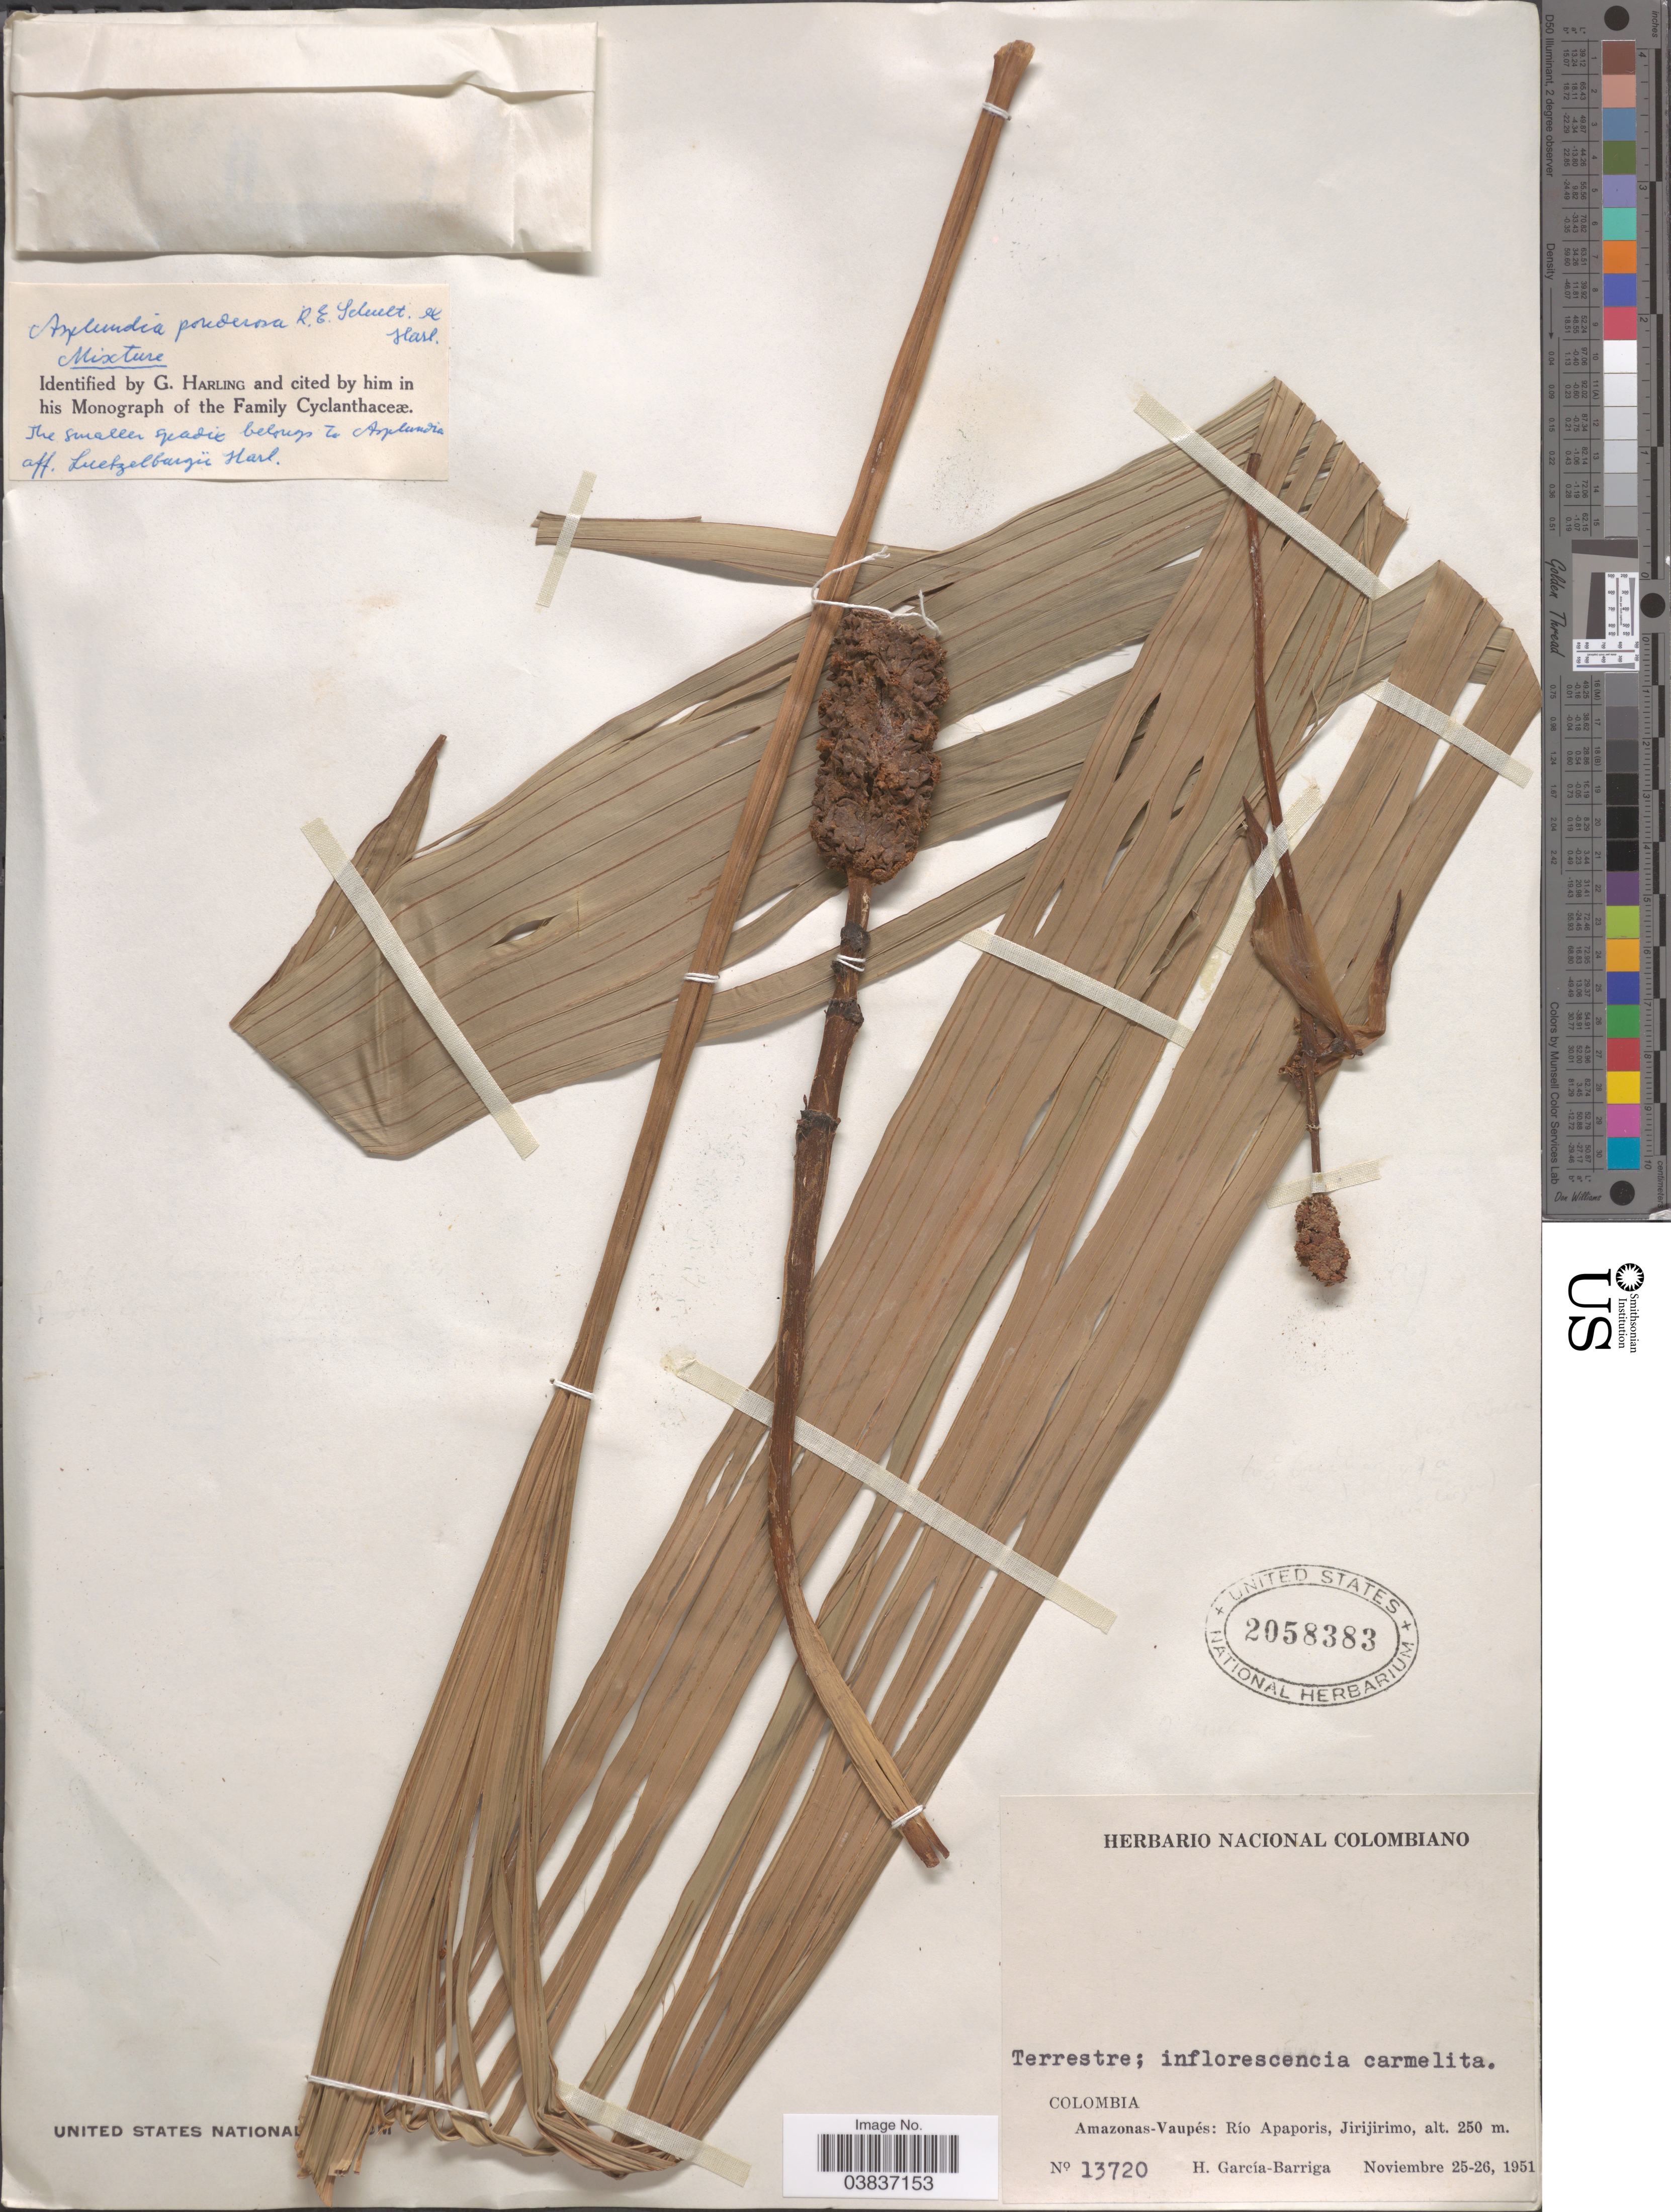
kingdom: Plantae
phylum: Tracheophyta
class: Liliopsida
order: Pandanales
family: Cyclanthaceae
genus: Asplundia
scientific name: Asplundia ponderosa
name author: R.E. Schult. ex Harling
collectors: H. García Barriga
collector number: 13720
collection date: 1951-11-25/1951-11-26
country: Colombia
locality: Amazonas - Vaupés: Río Apaporis, Jirijirimo.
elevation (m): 250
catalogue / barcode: US 2058383